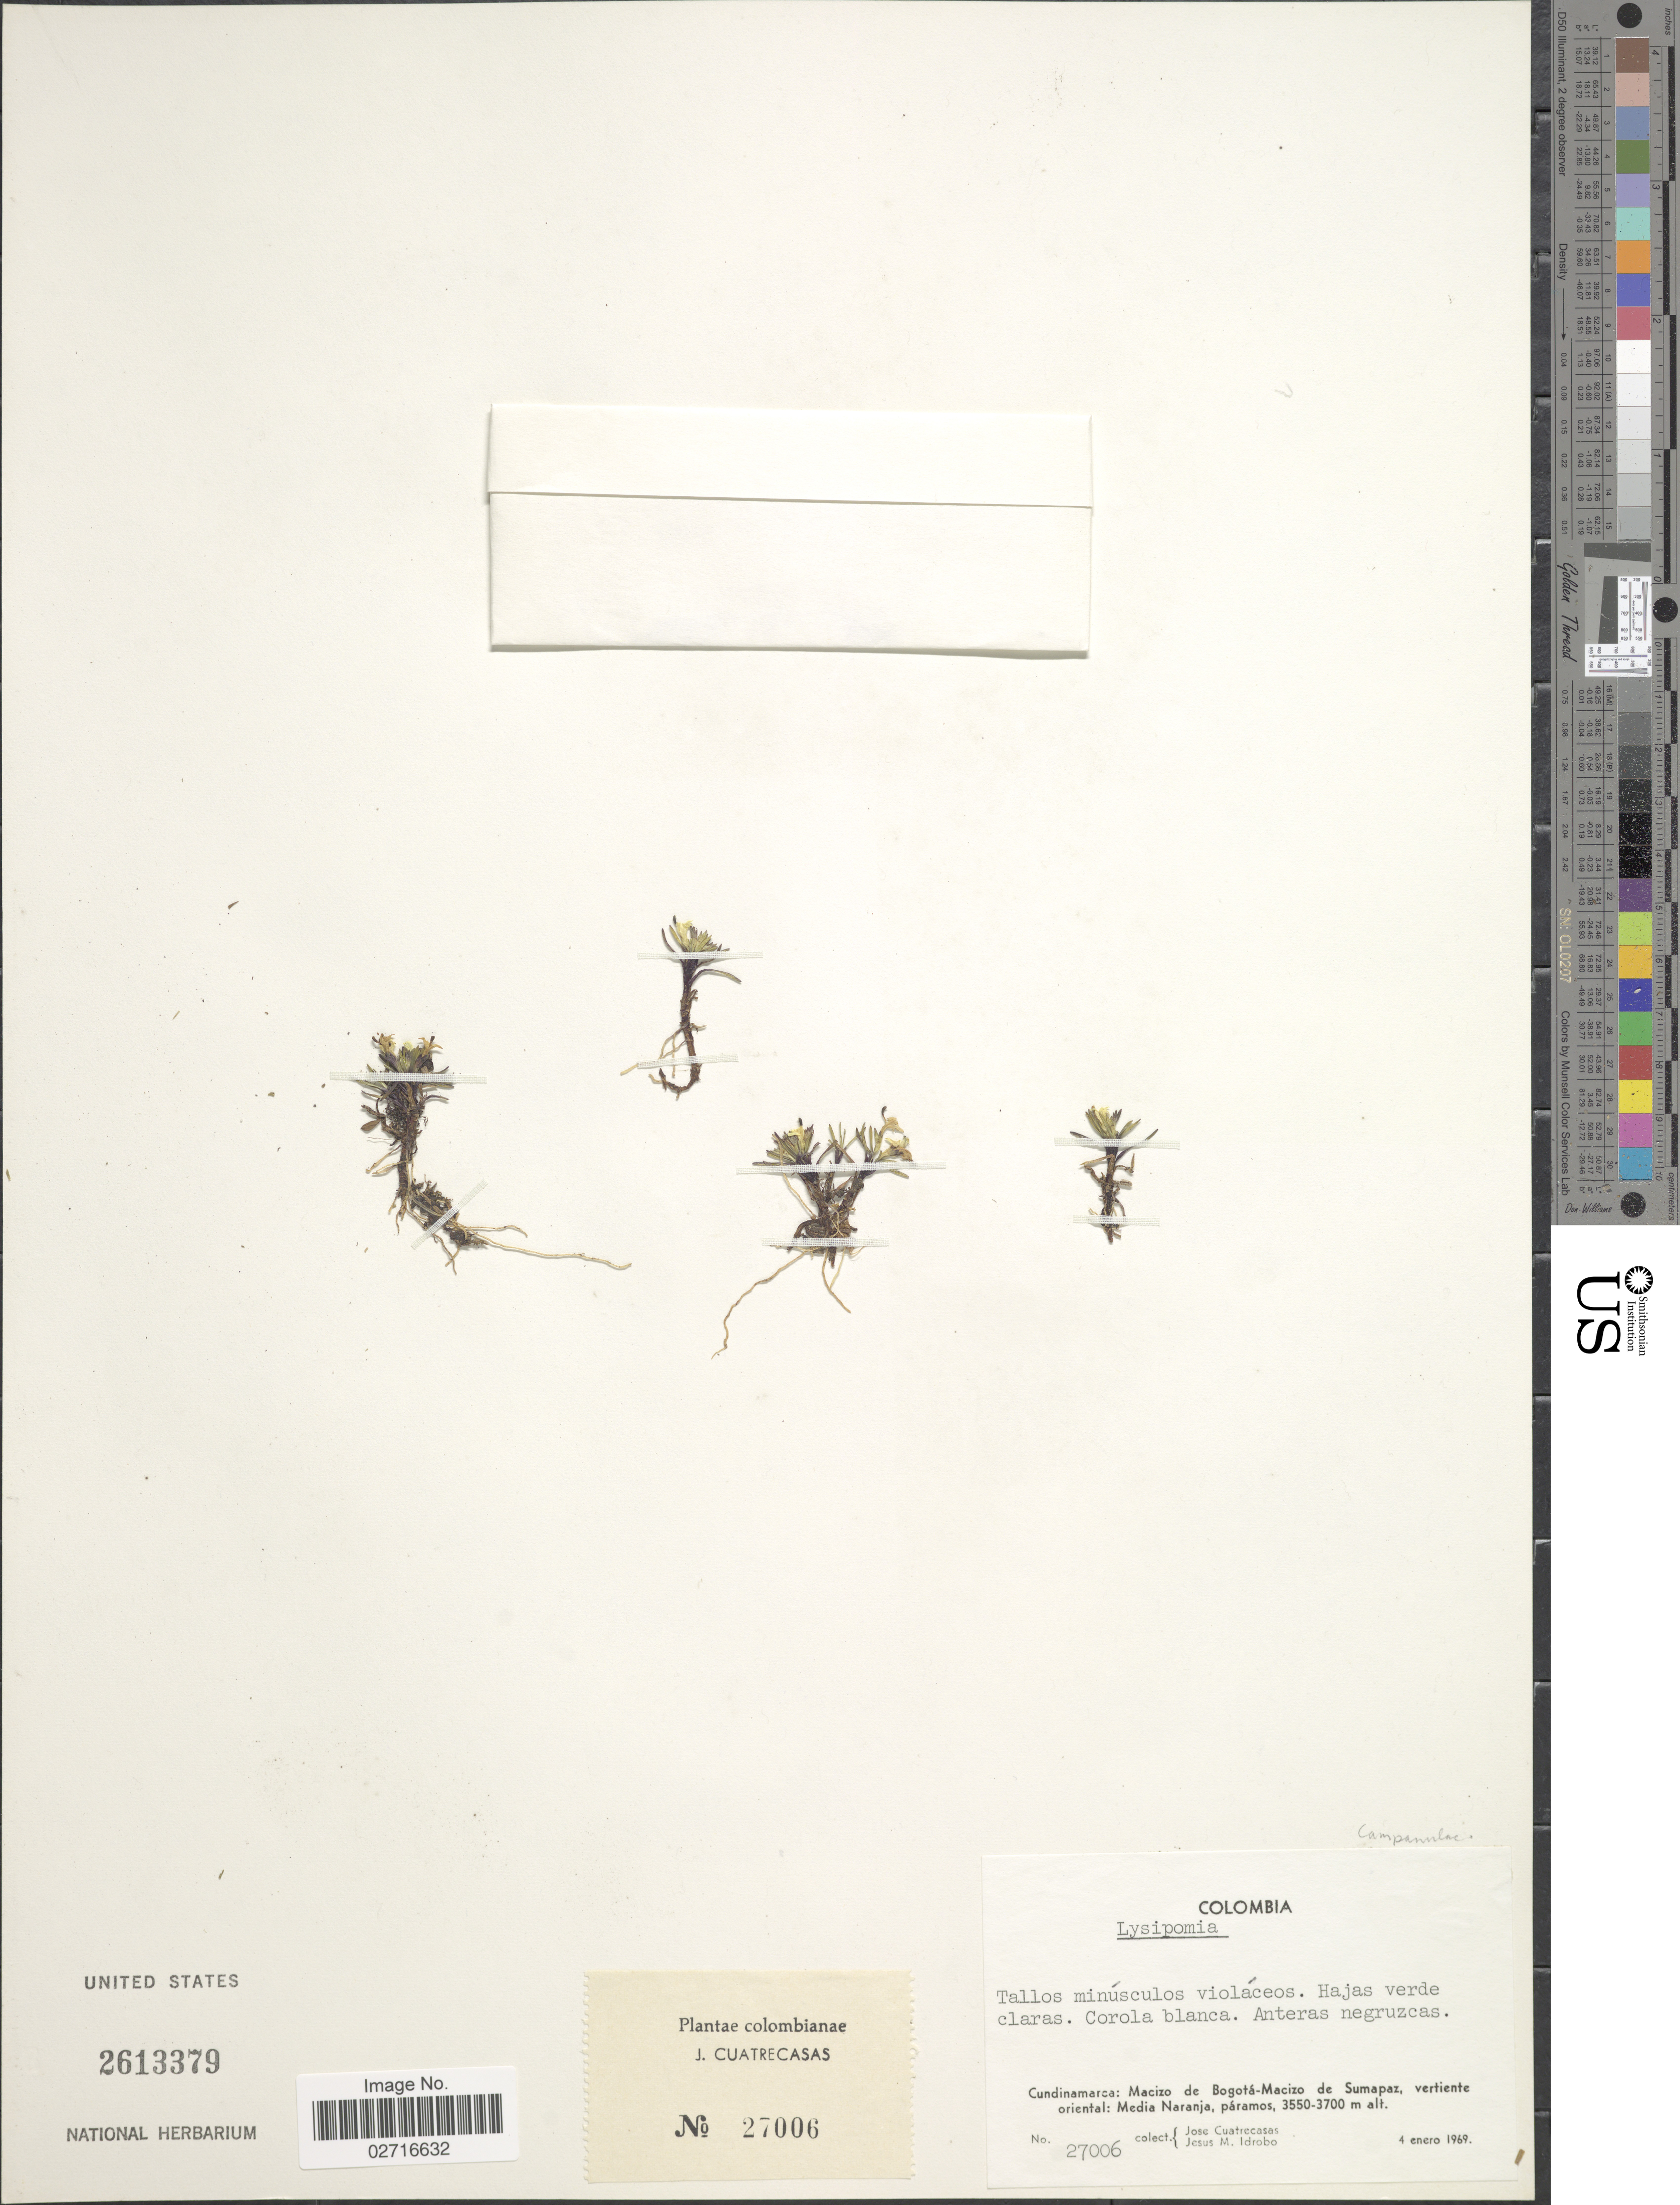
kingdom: Plantae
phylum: Tracheophyta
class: Magnoliopsida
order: Asterales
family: Campanulaceae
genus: Lysipomia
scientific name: Lysipomia sp.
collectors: J. Cuatrecasas & J. M. Idrobo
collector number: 27006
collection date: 1969-01-04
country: Colombia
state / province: Cundinamarca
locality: Macizo de Bogota-Macizo de Sumapaz, vertiente oriental: Media Naranja, paramos.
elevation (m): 3550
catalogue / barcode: US 2613379